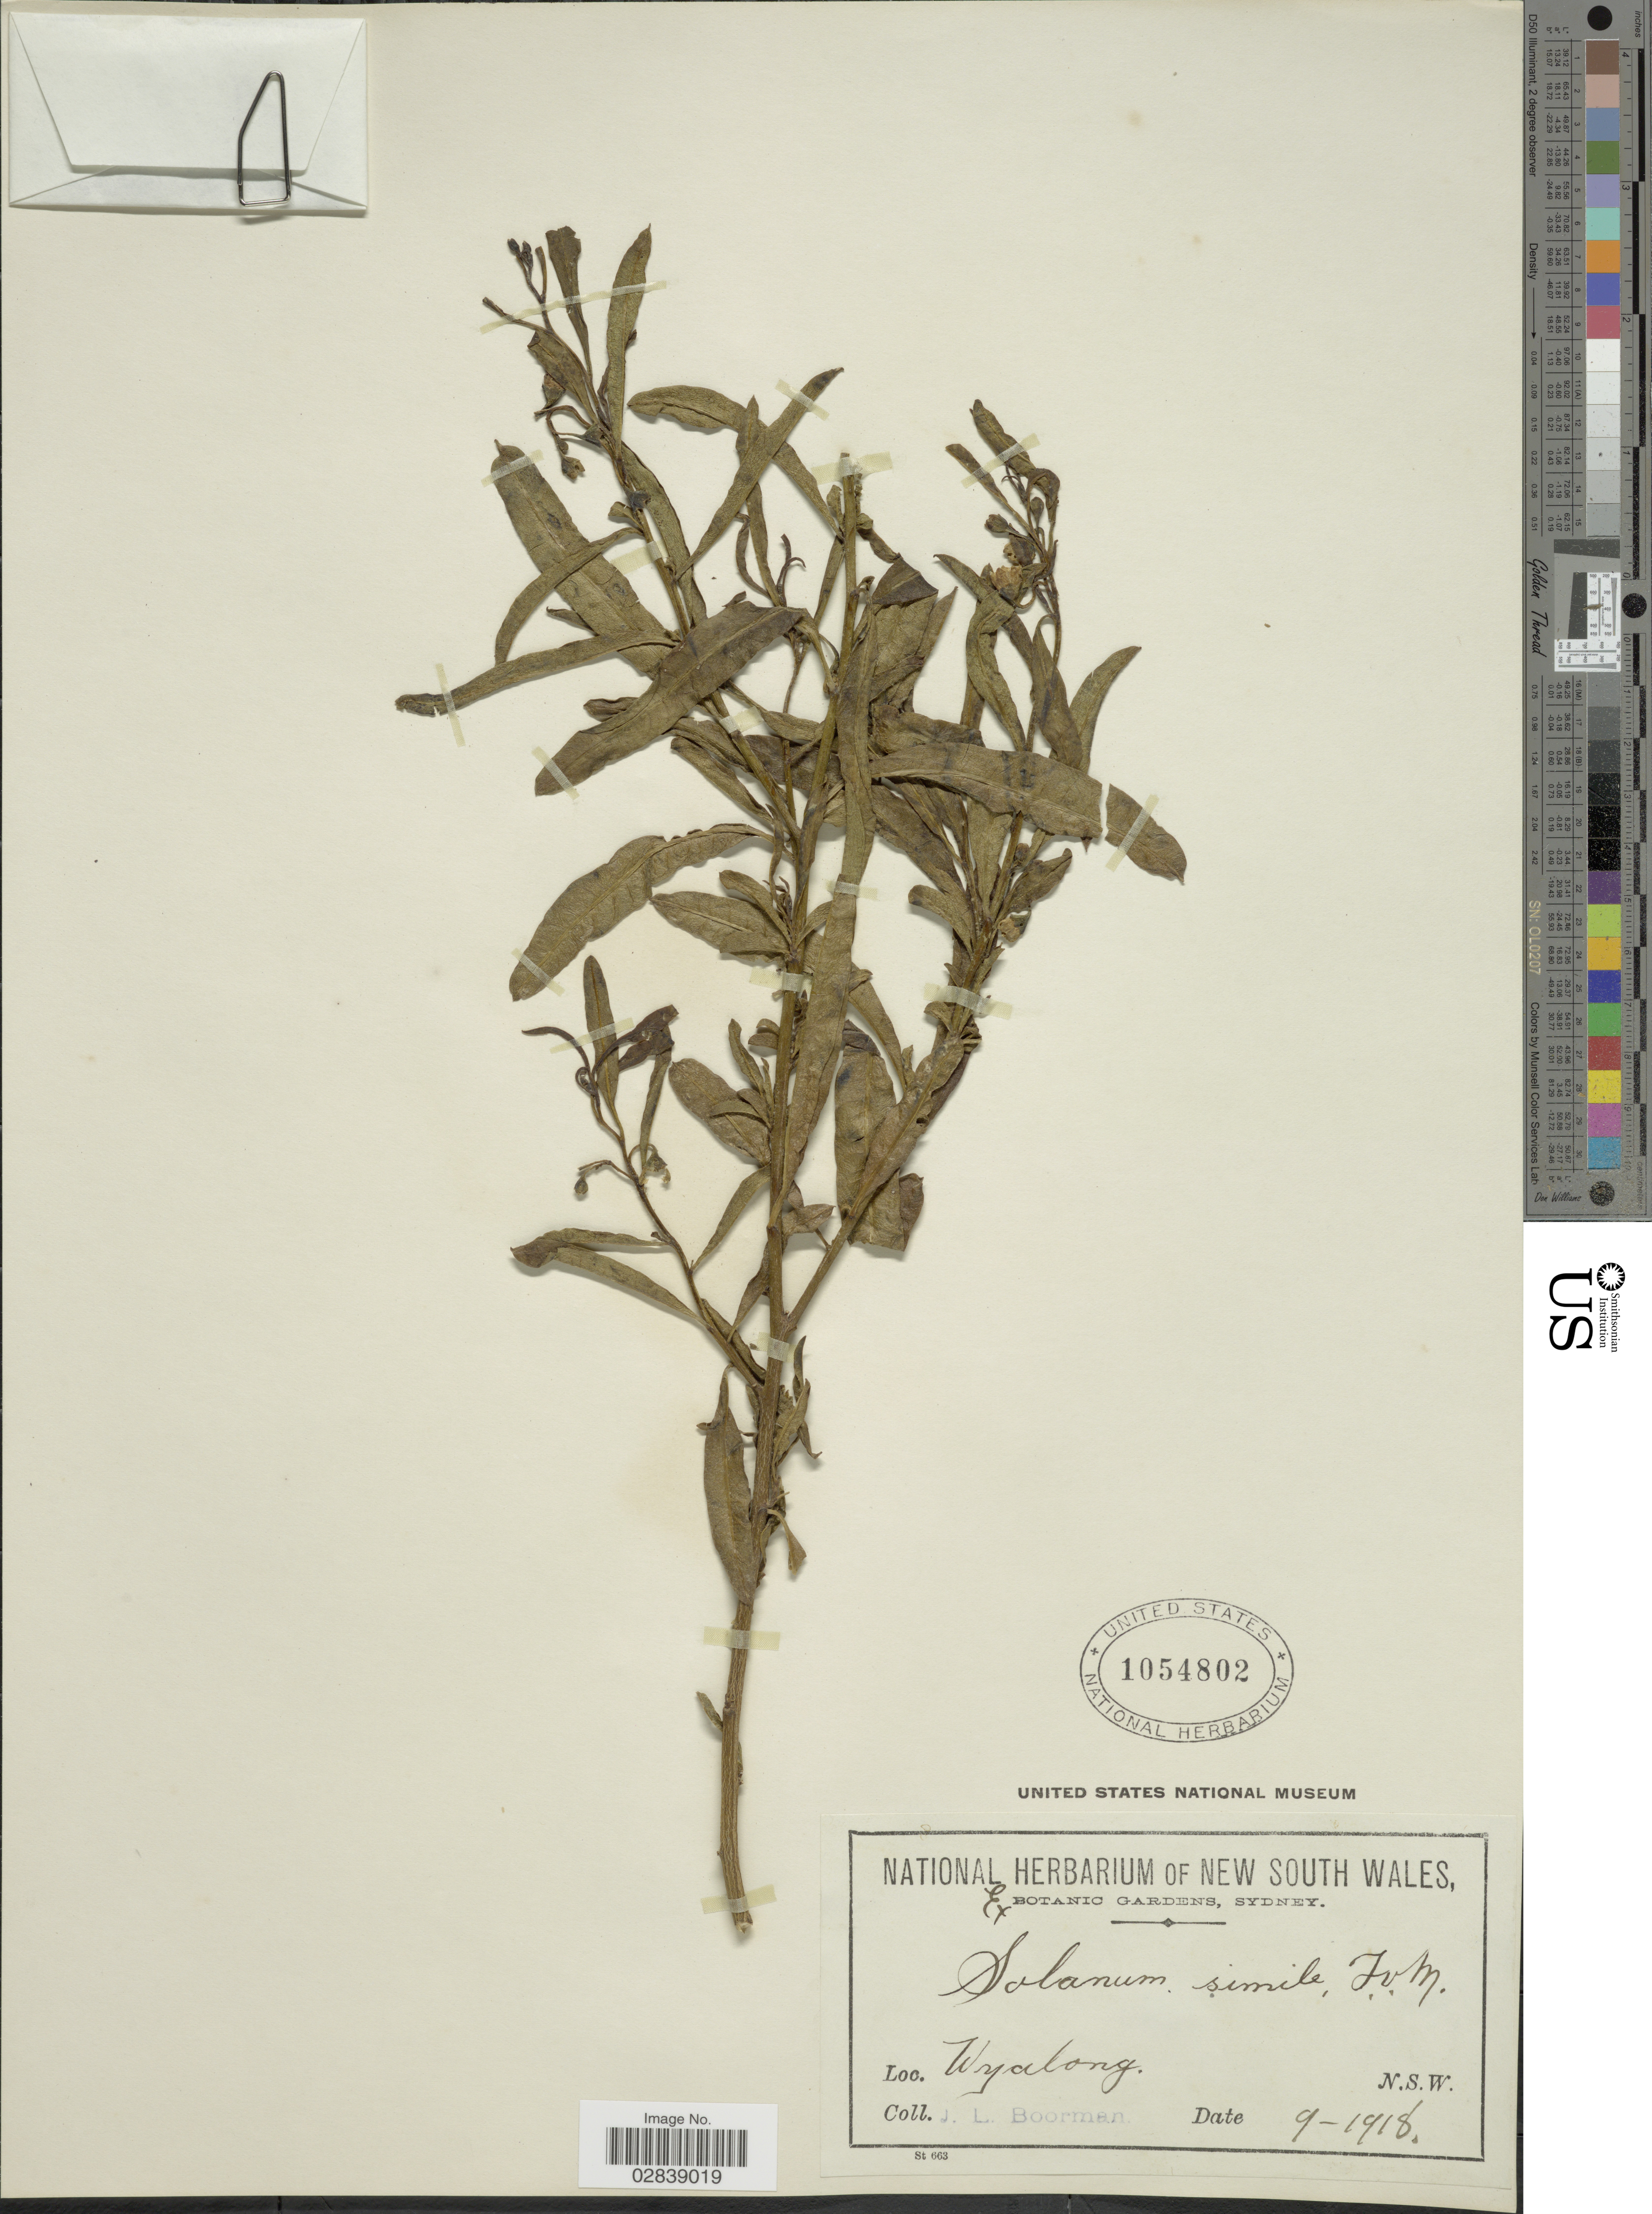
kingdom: Plantae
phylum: Tracheophyta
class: Magnoliopsida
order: Solanales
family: Solanaceae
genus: Solanum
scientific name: Solanum simile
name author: F. Muell.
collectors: J. Boorman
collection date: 1918-09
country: Australia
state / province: New South Wales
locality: Wyalong.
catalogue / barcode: US 1054802